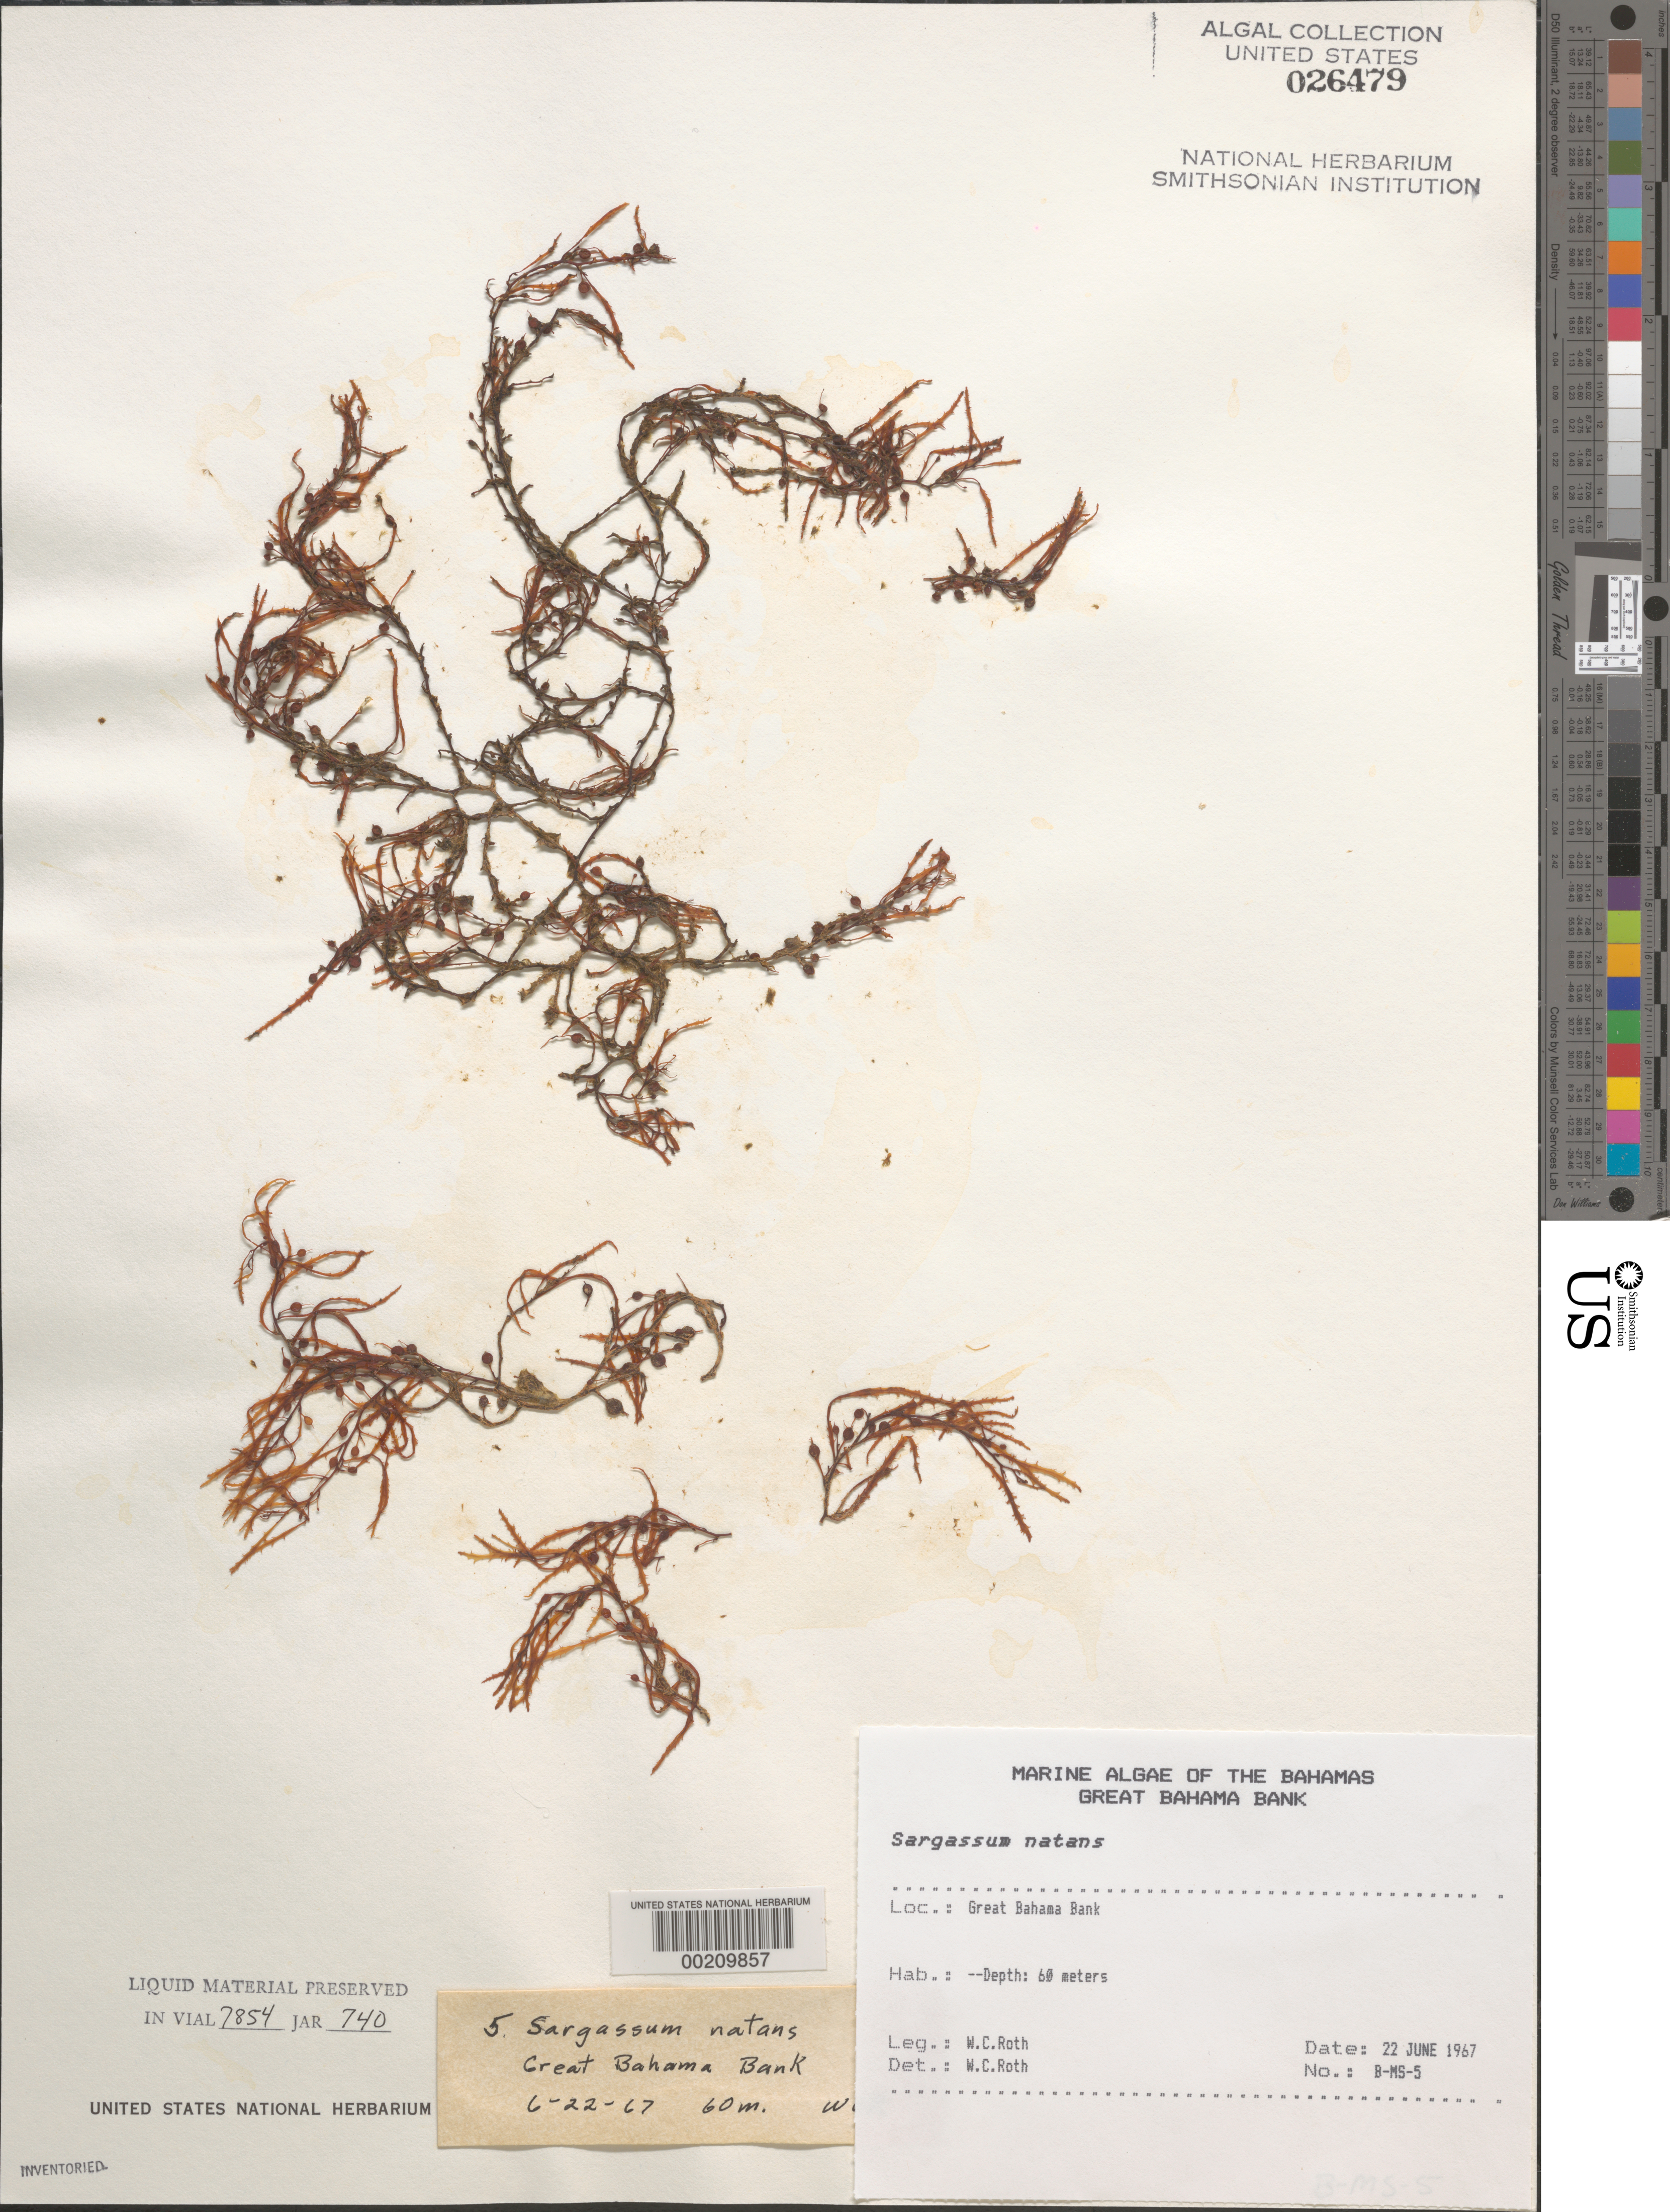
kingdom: Chromista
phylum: Ochrophyta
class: Phaeophyceae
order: Fucales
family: Sargassaceae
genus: Sargassum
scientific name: Sargassum natans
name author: (L.) Gaillon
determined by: Roth, W. C.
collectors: W. C. Roth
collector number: B-ms-5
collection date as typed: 22 Jun 1967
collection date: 1967-06-22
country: Bahamas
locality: Great Bahama Bank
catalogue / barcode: US 26479